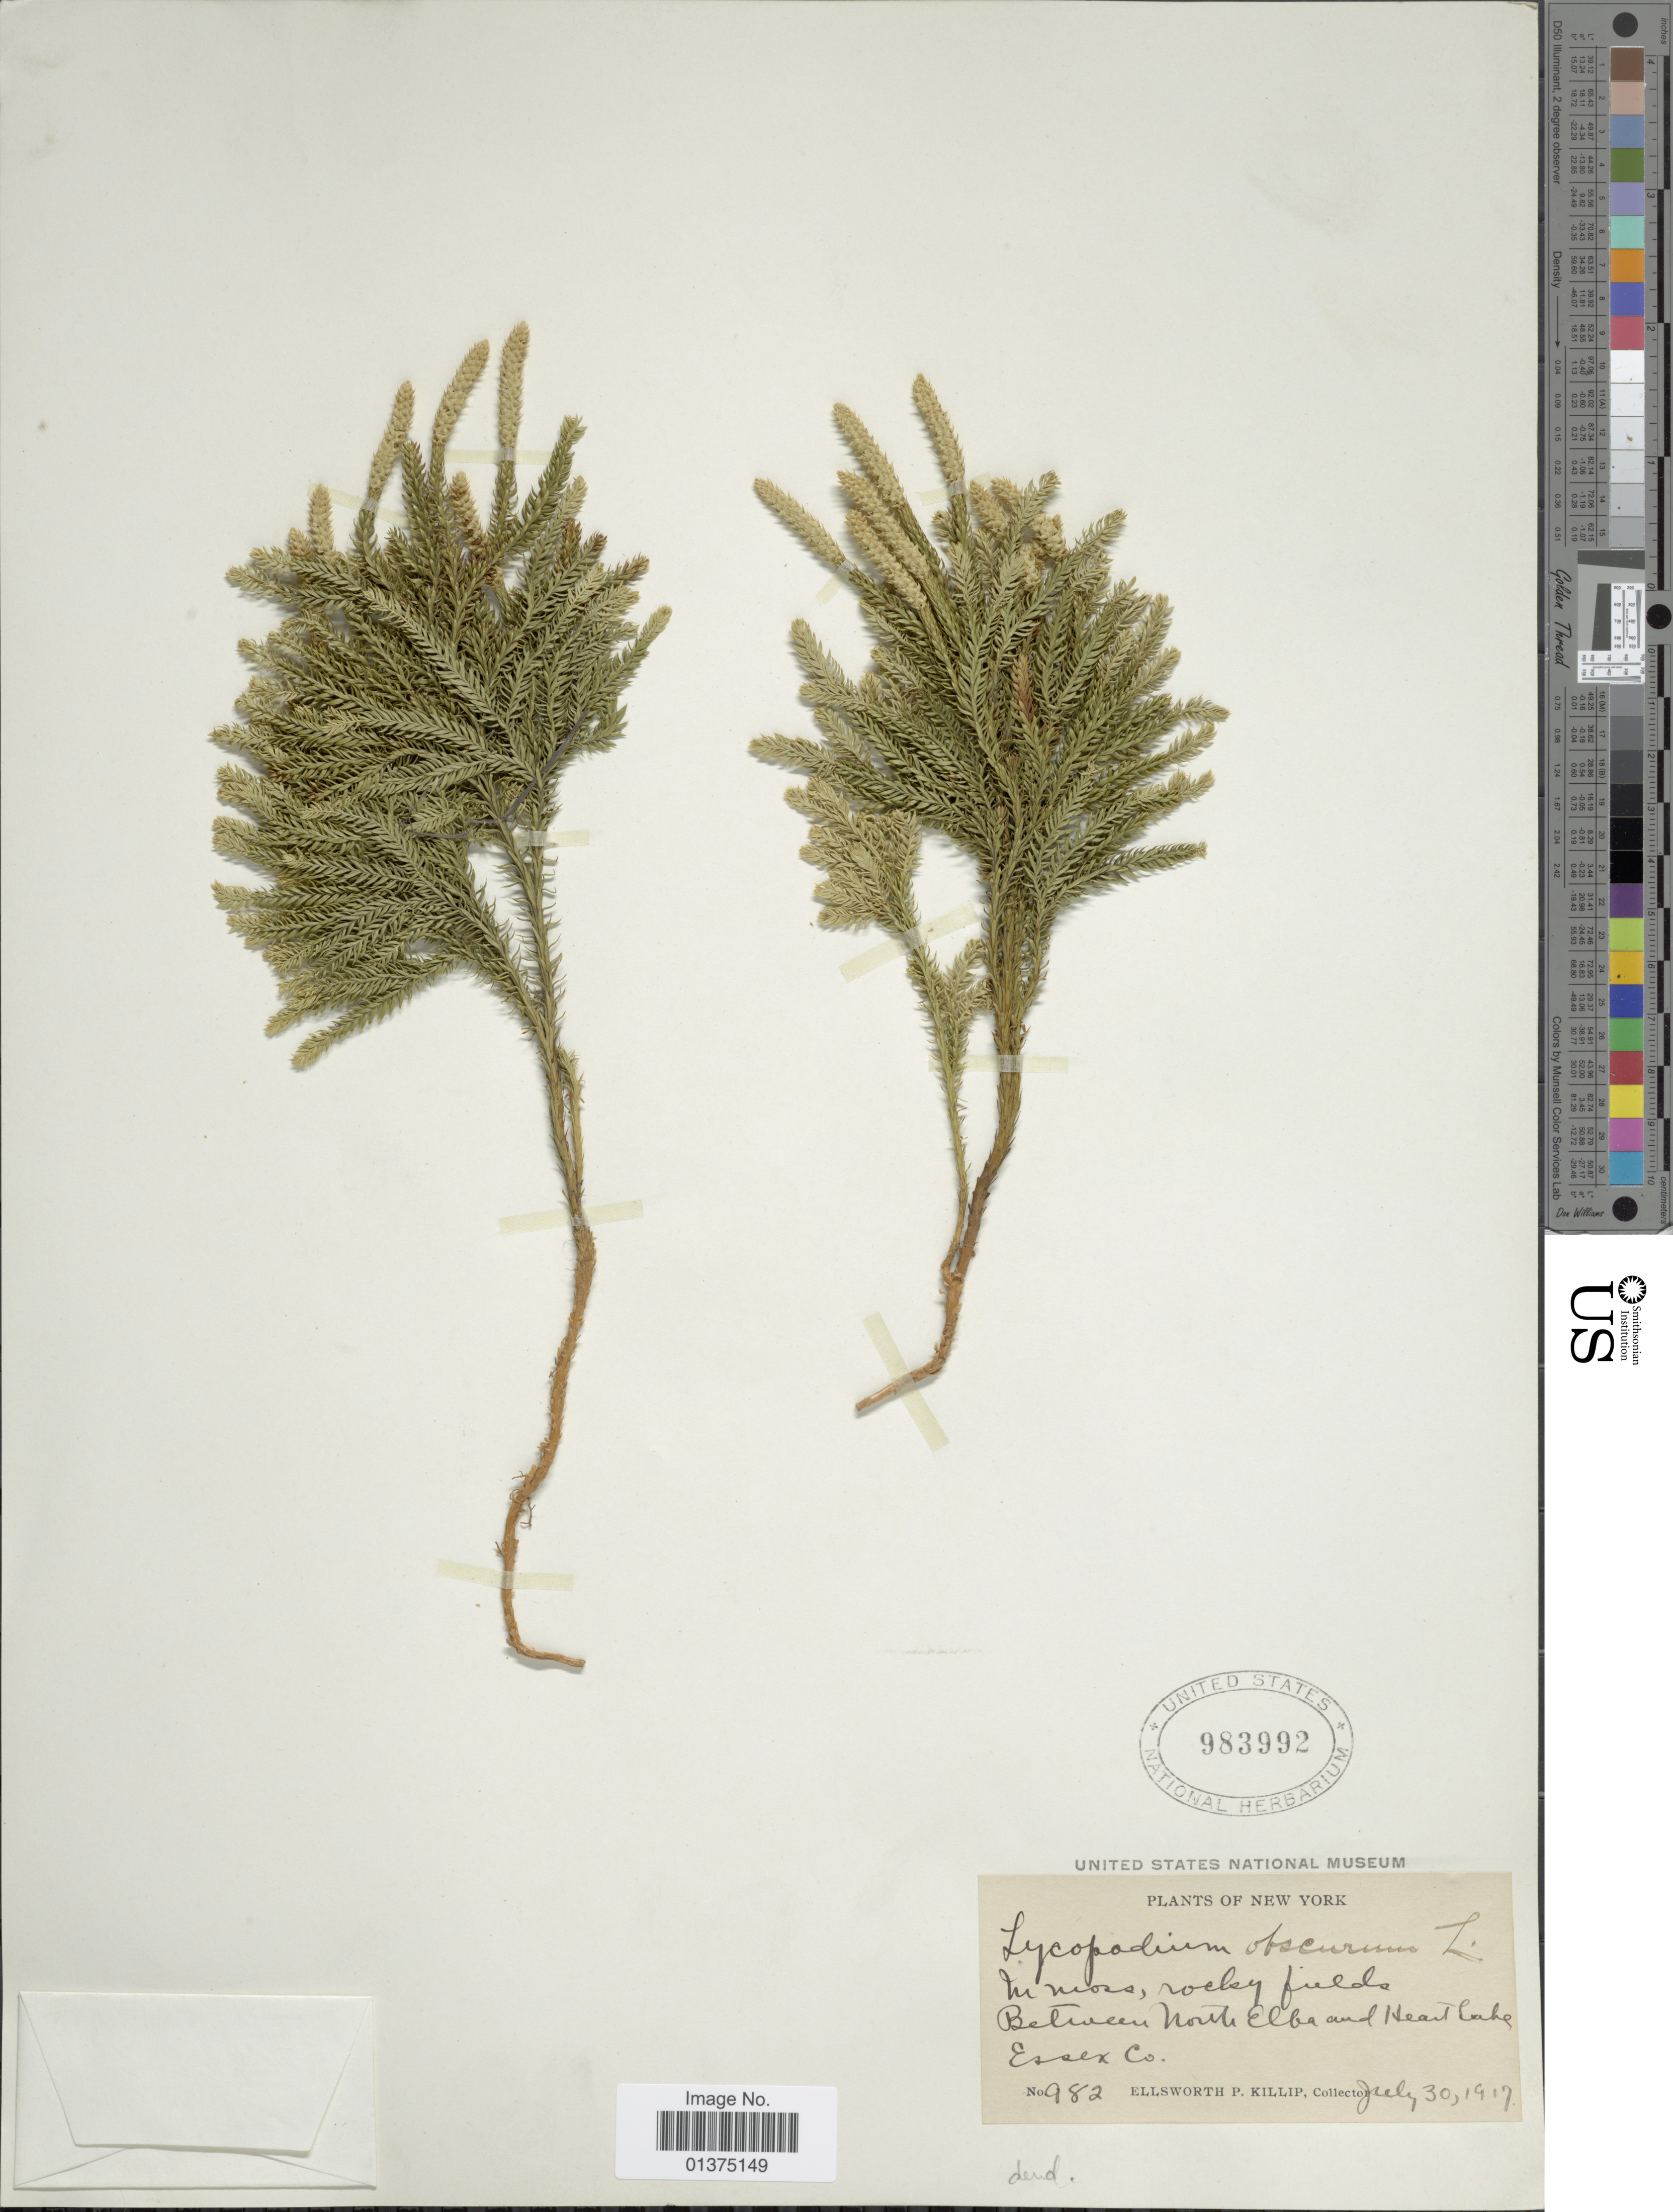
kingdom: Plantae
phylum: Tracheophyta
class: Lycopodiopsida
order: Lycopodiales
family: Lycopodiaceae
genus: Dendrolycopodium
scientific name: Dendrolycopodium dendroideum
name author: (Michx.) A. Haines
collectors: E. P. Killip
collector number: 982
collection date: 1917-07-30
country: United States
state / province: New York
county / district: Essex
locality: Between North Elba and Heart Lake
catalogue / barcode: US 983992